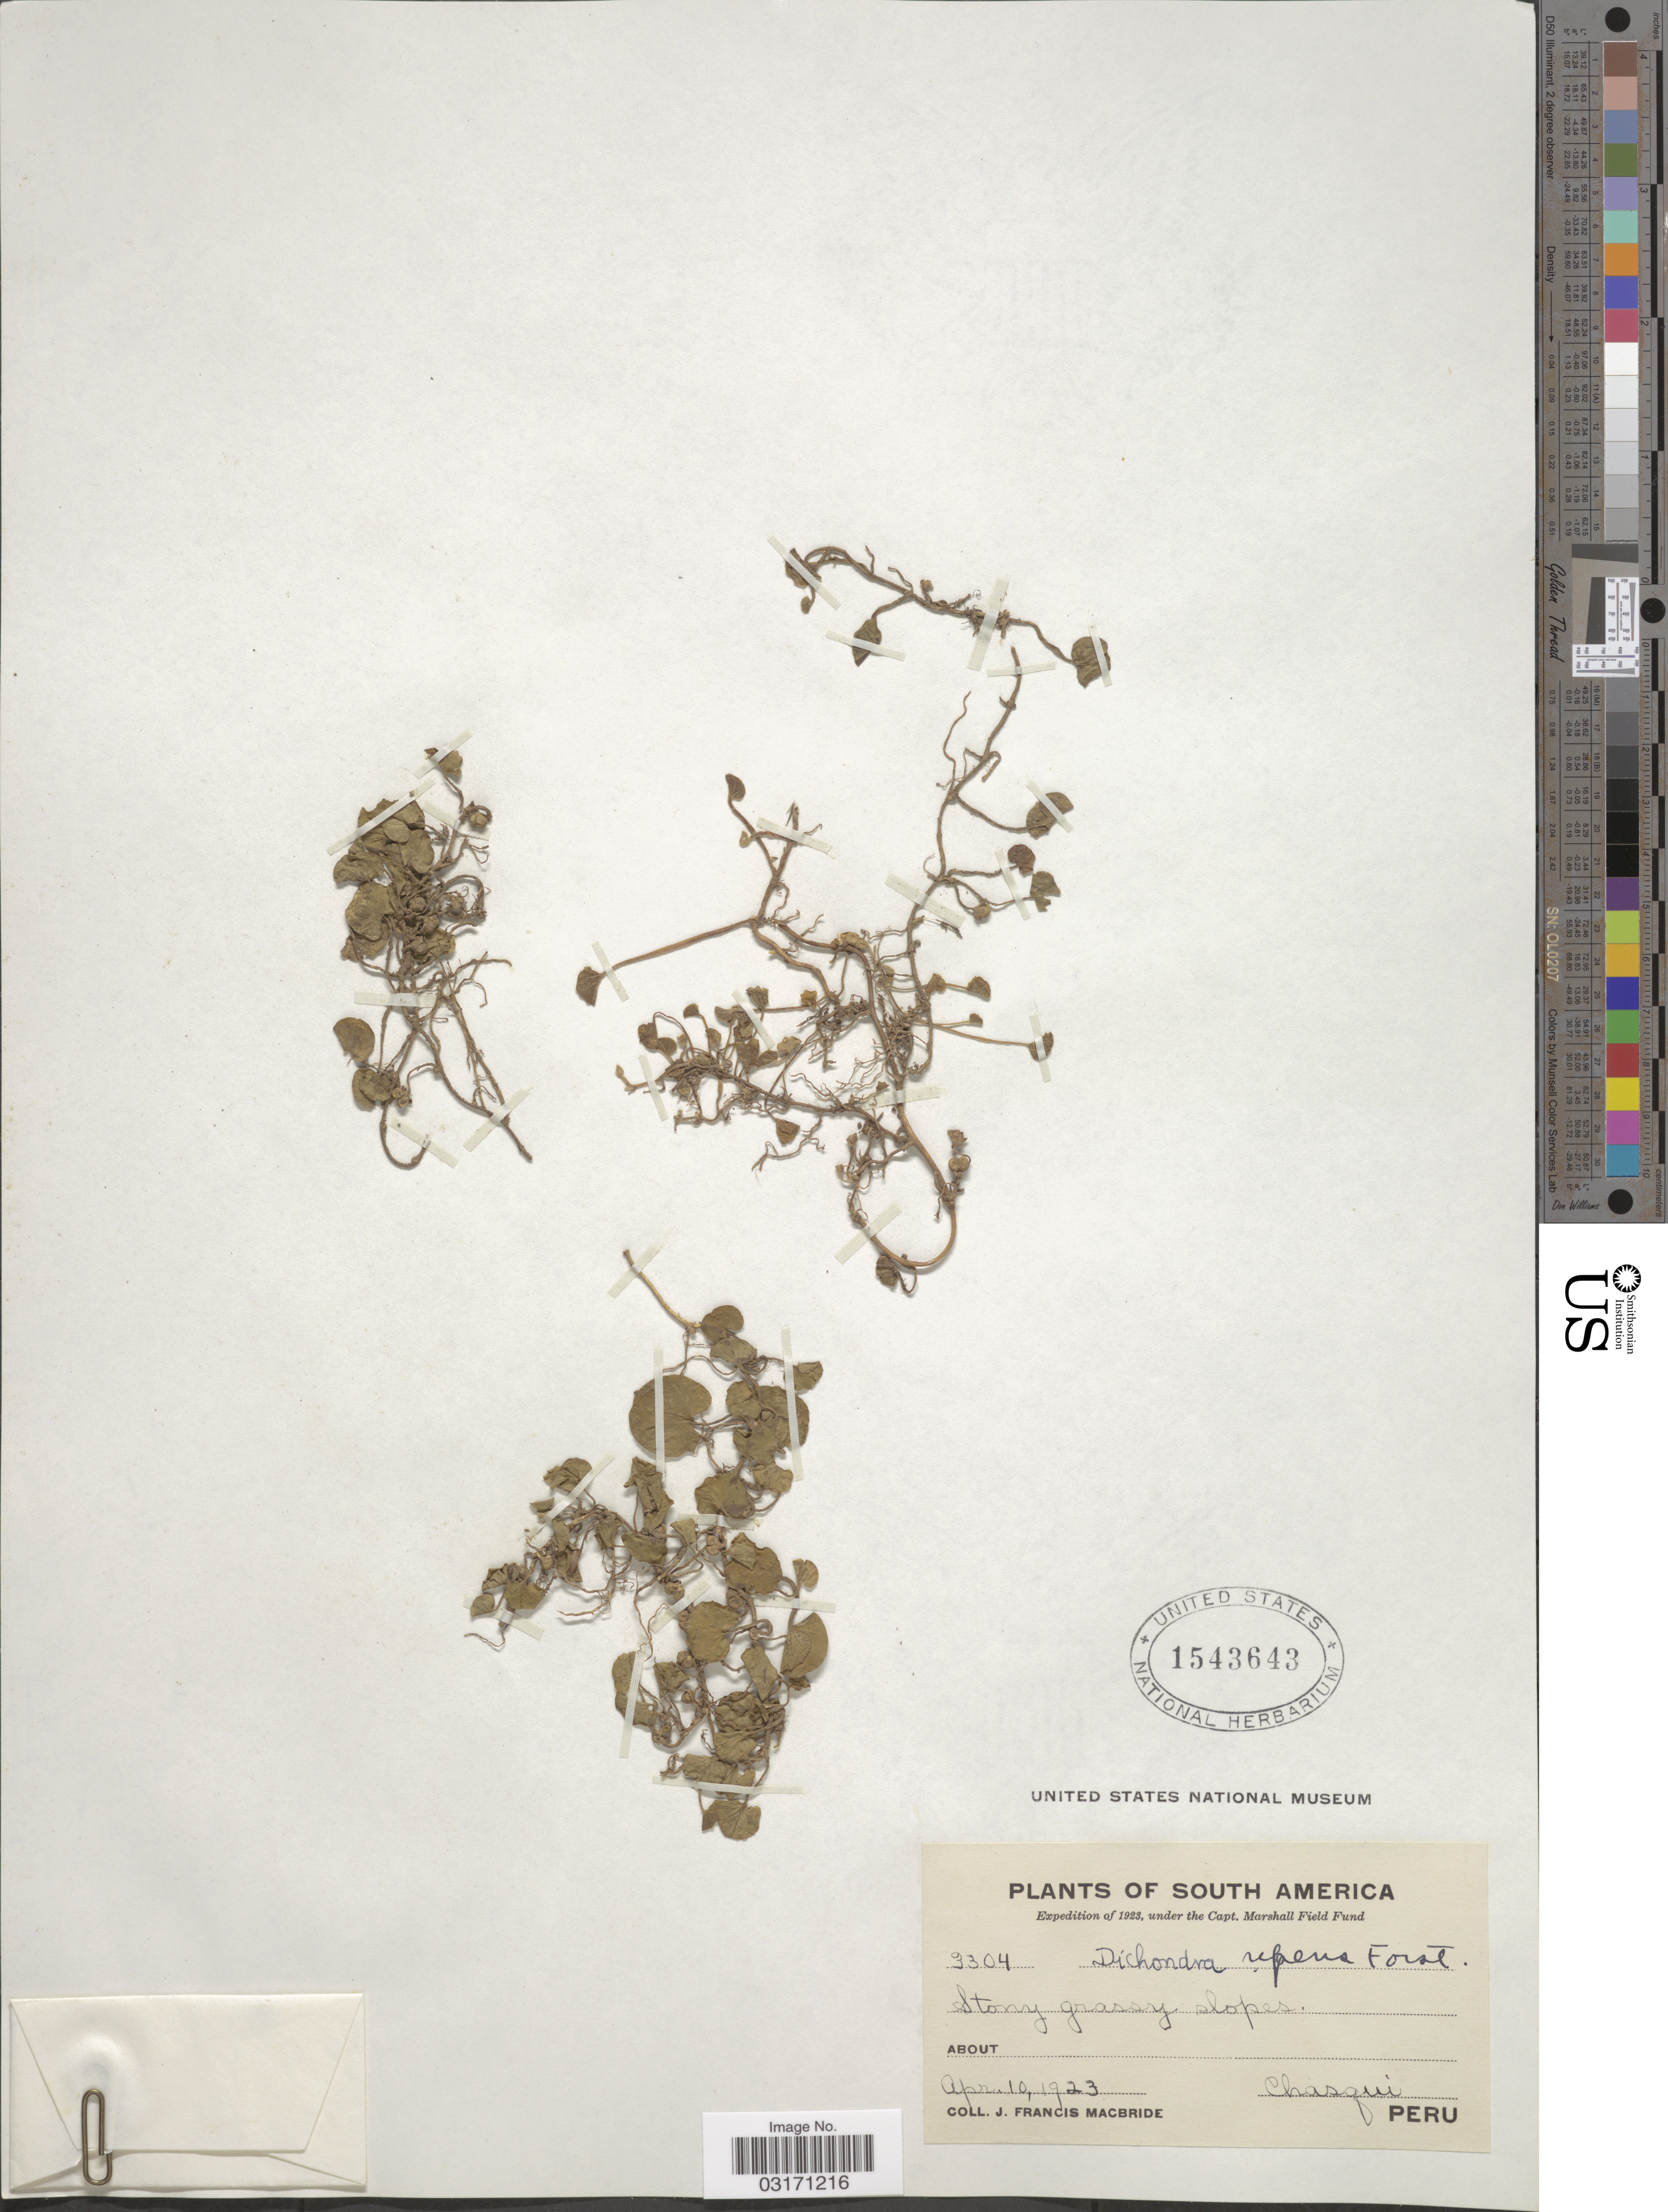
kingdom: Plantae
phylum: Tracheophyta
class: Magnoliopsida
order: Solanales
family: Convolvulaceae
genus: Dichondra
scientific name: Dichondra repens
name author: J.R. Forst. & G. Forst.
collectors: J. F. Macbride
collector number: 3304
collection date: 1923-04-10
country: Peru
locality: Chasqui.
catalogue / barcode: US 1543643